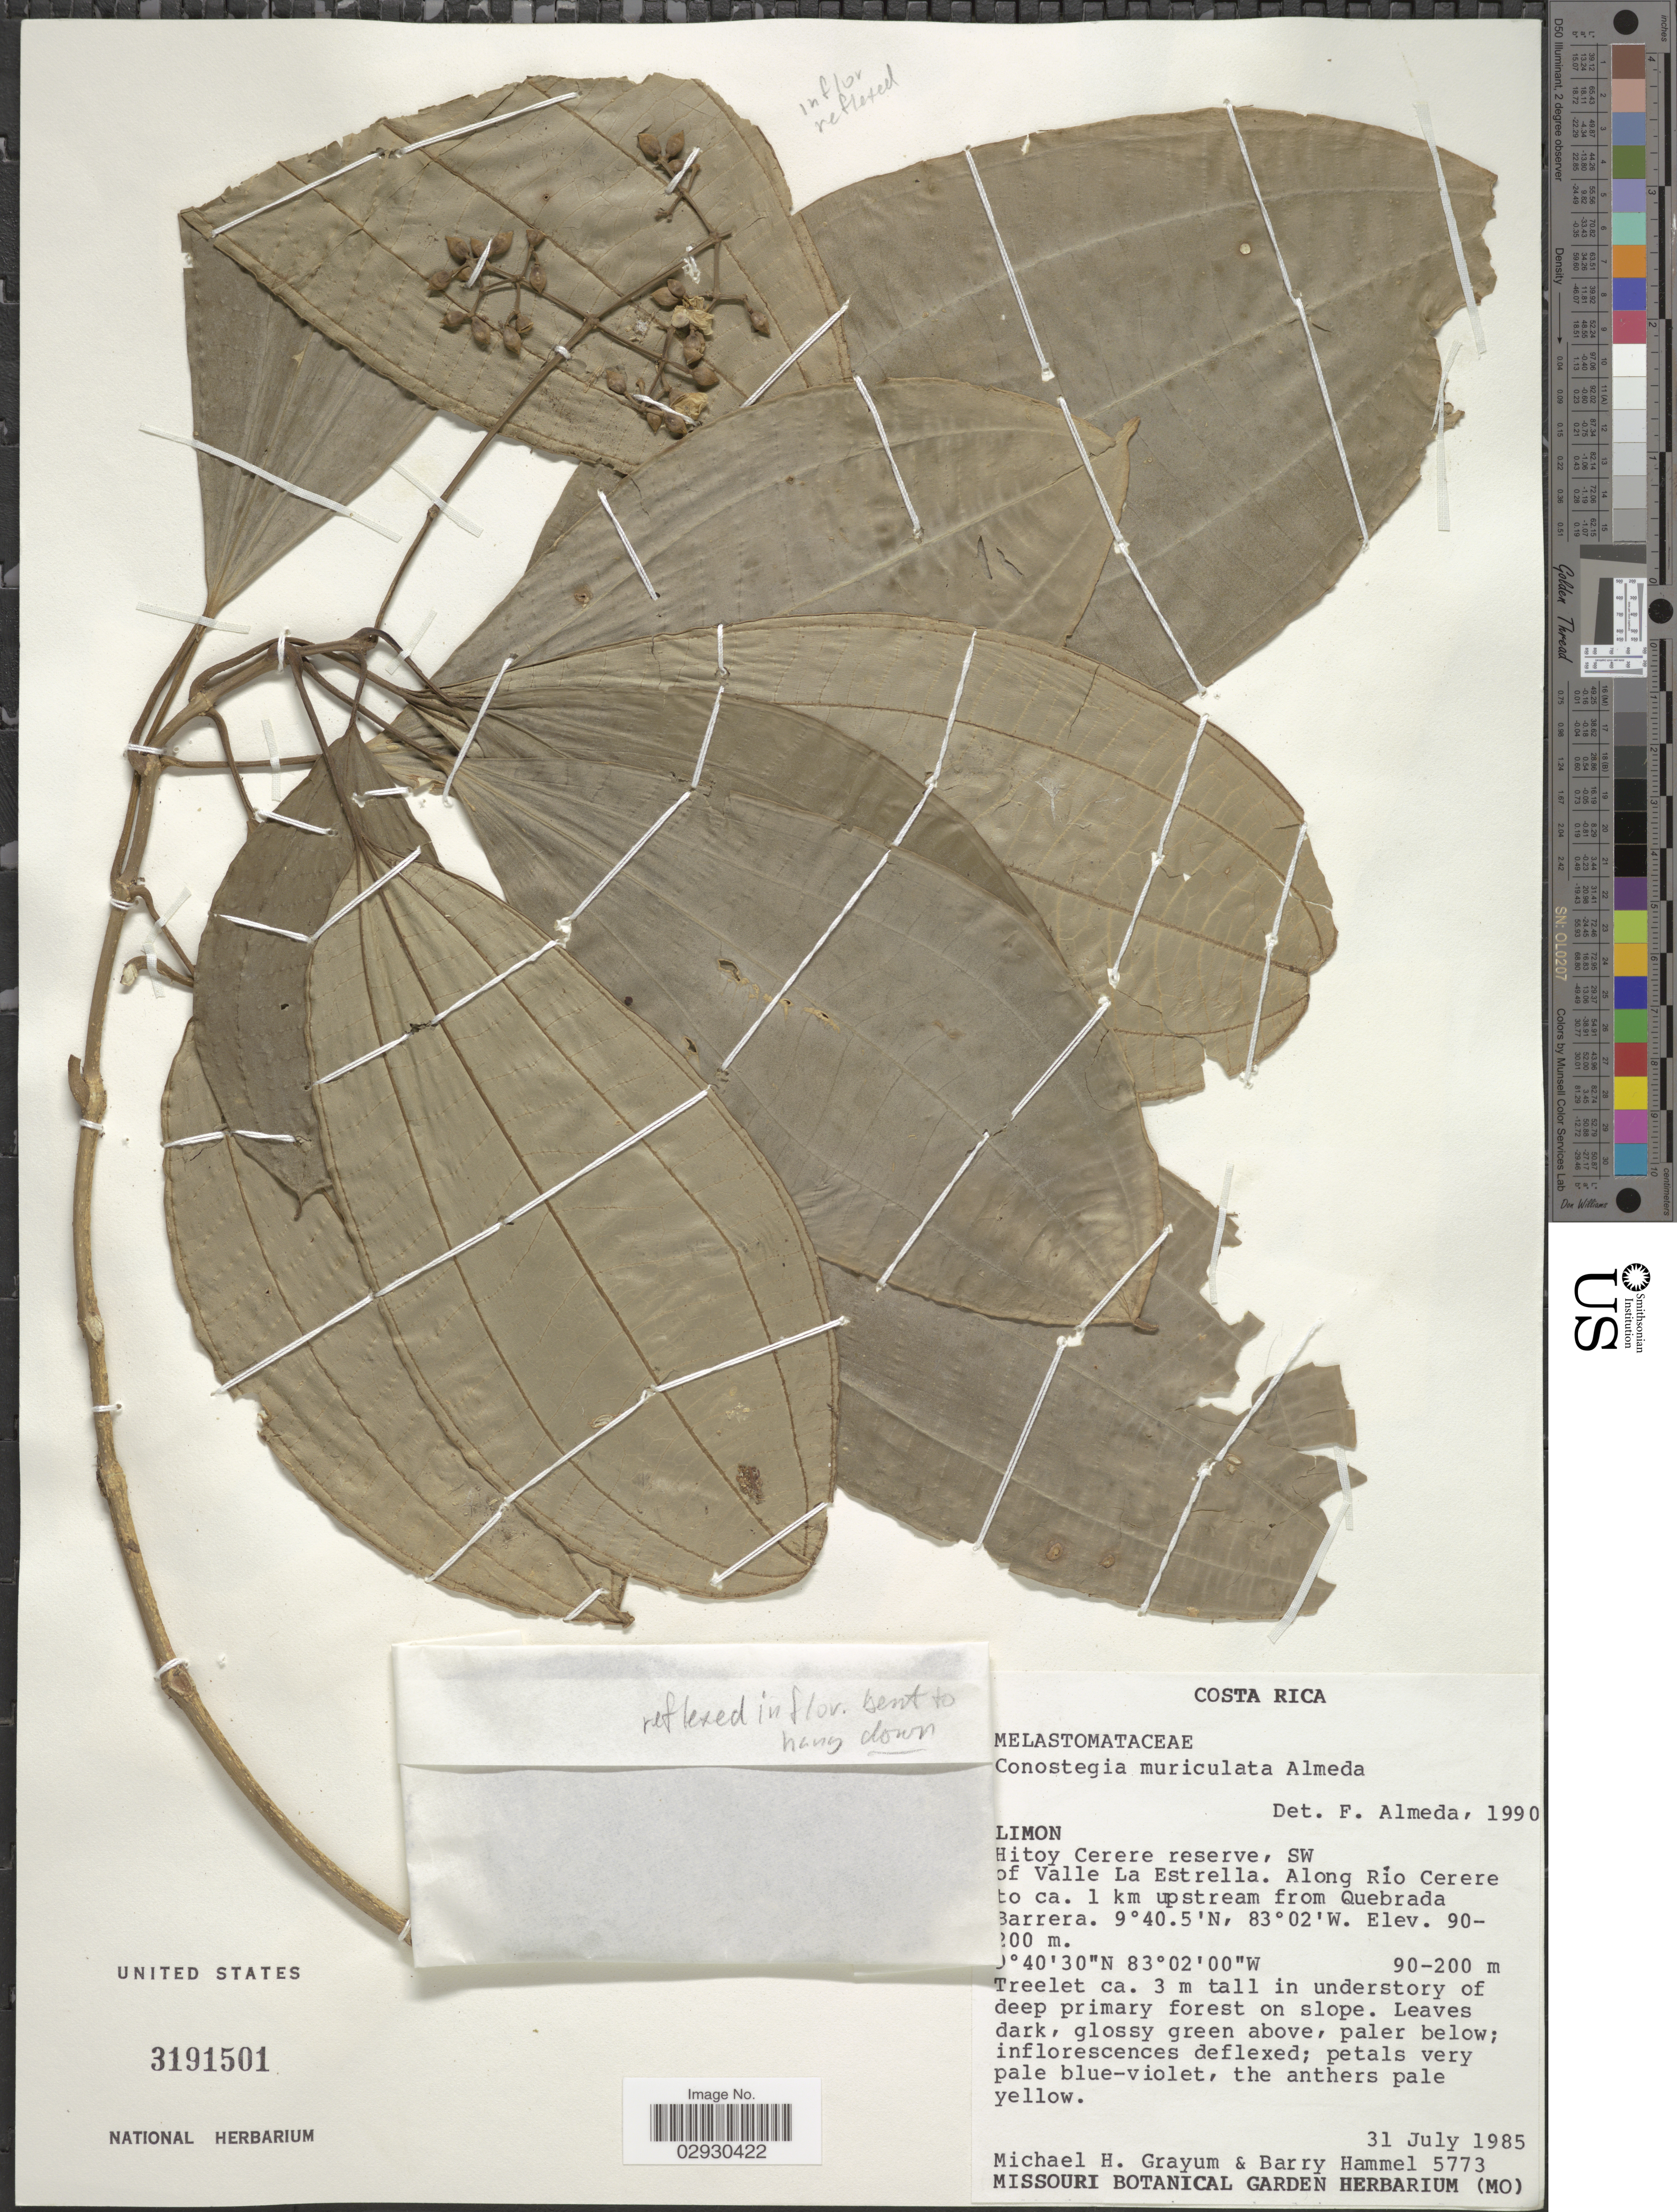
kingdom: Plantae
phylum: Tracheophyta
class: Magnoliopsida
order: Myrtales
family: Melastomataceae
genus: Conostegia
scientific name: Conostegia muriculata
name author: Almeda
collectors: M. H. Grayum & B. Hammel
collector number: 5773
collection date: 1985-07-31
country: Costa Rica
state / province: Limón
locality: Hitoy Cerere reserve, SW of Valle La Estrella. Along Río Cerere to ca. 1 km upstream from Quebrada Barrera.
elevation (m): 90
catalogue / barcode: US 3191501